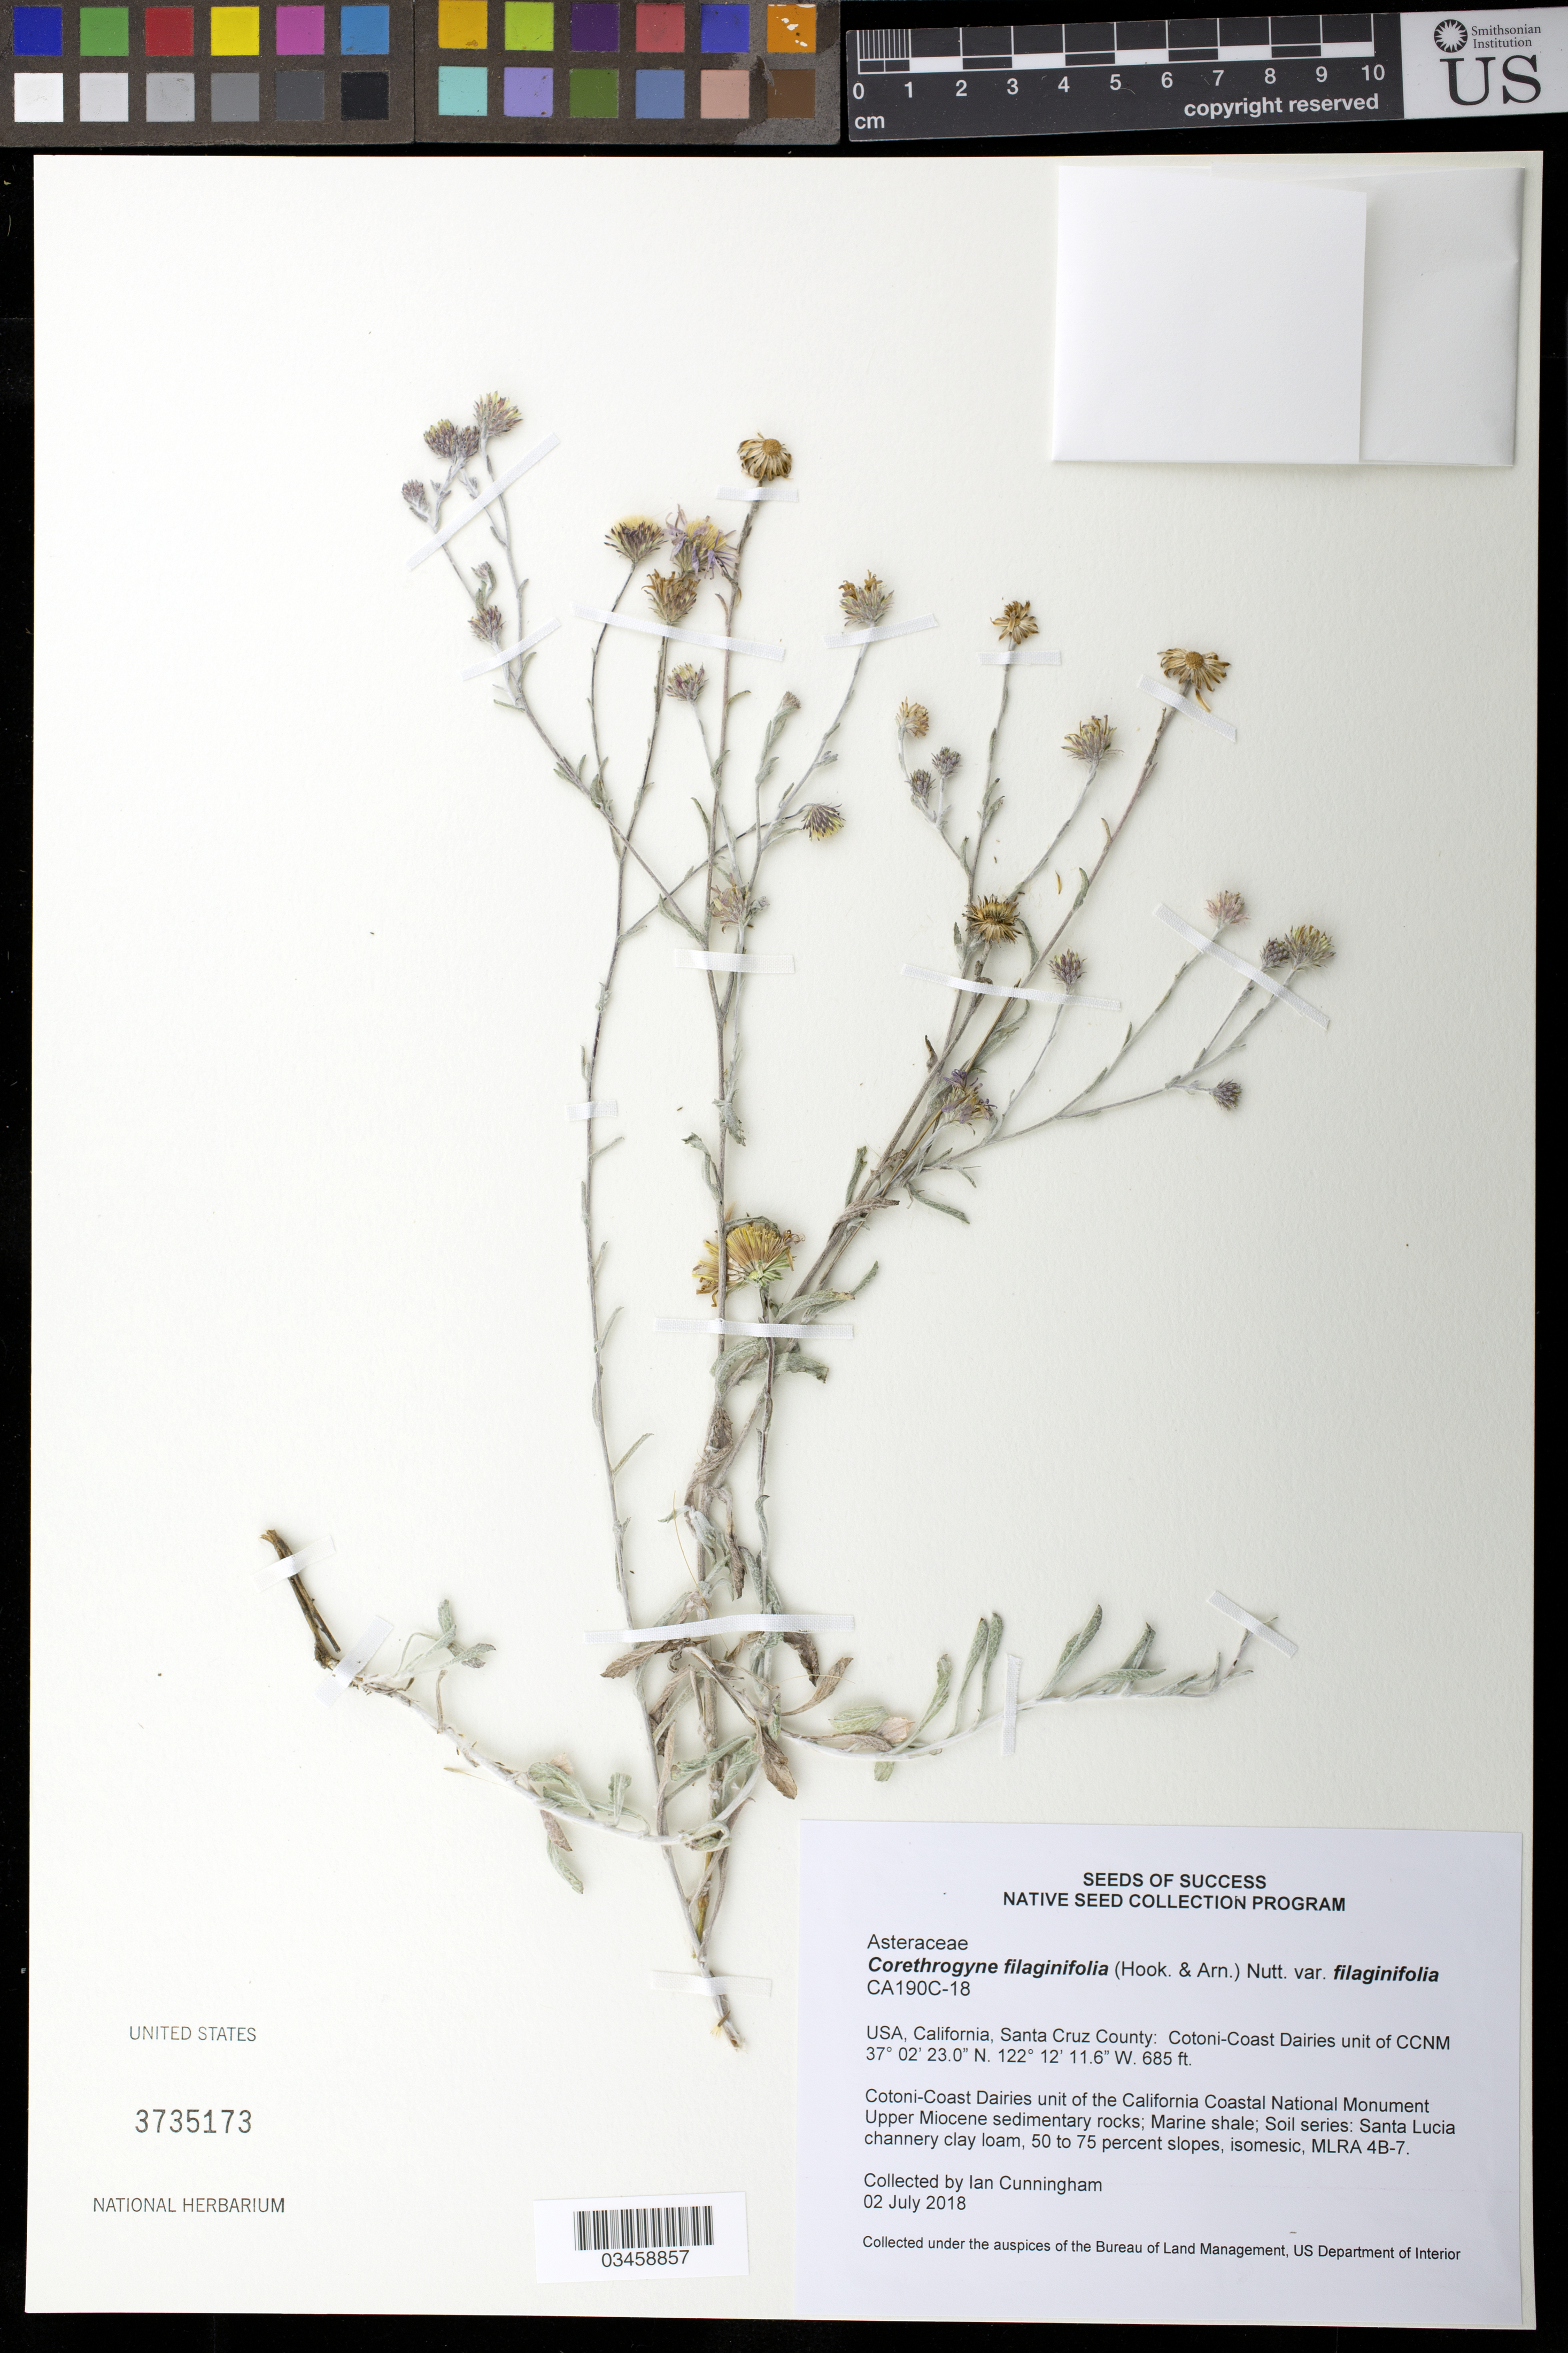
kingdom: Plantae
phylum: Tracheophyta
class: Magnoliopsida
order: Asterales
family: Asteraceae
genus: Corethrogyne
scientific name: Corethrogyne filaginifolia var. filaginifolia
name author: (Hook.) Nutt.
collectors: I. Cunningham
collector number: CA190C-18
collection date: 2018-07-02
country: United States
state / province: California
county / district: Santa Cruz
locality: Cotoni-Coast Dairies unit of the California Coastal National Monument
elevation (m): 209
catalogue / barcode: US 3735173